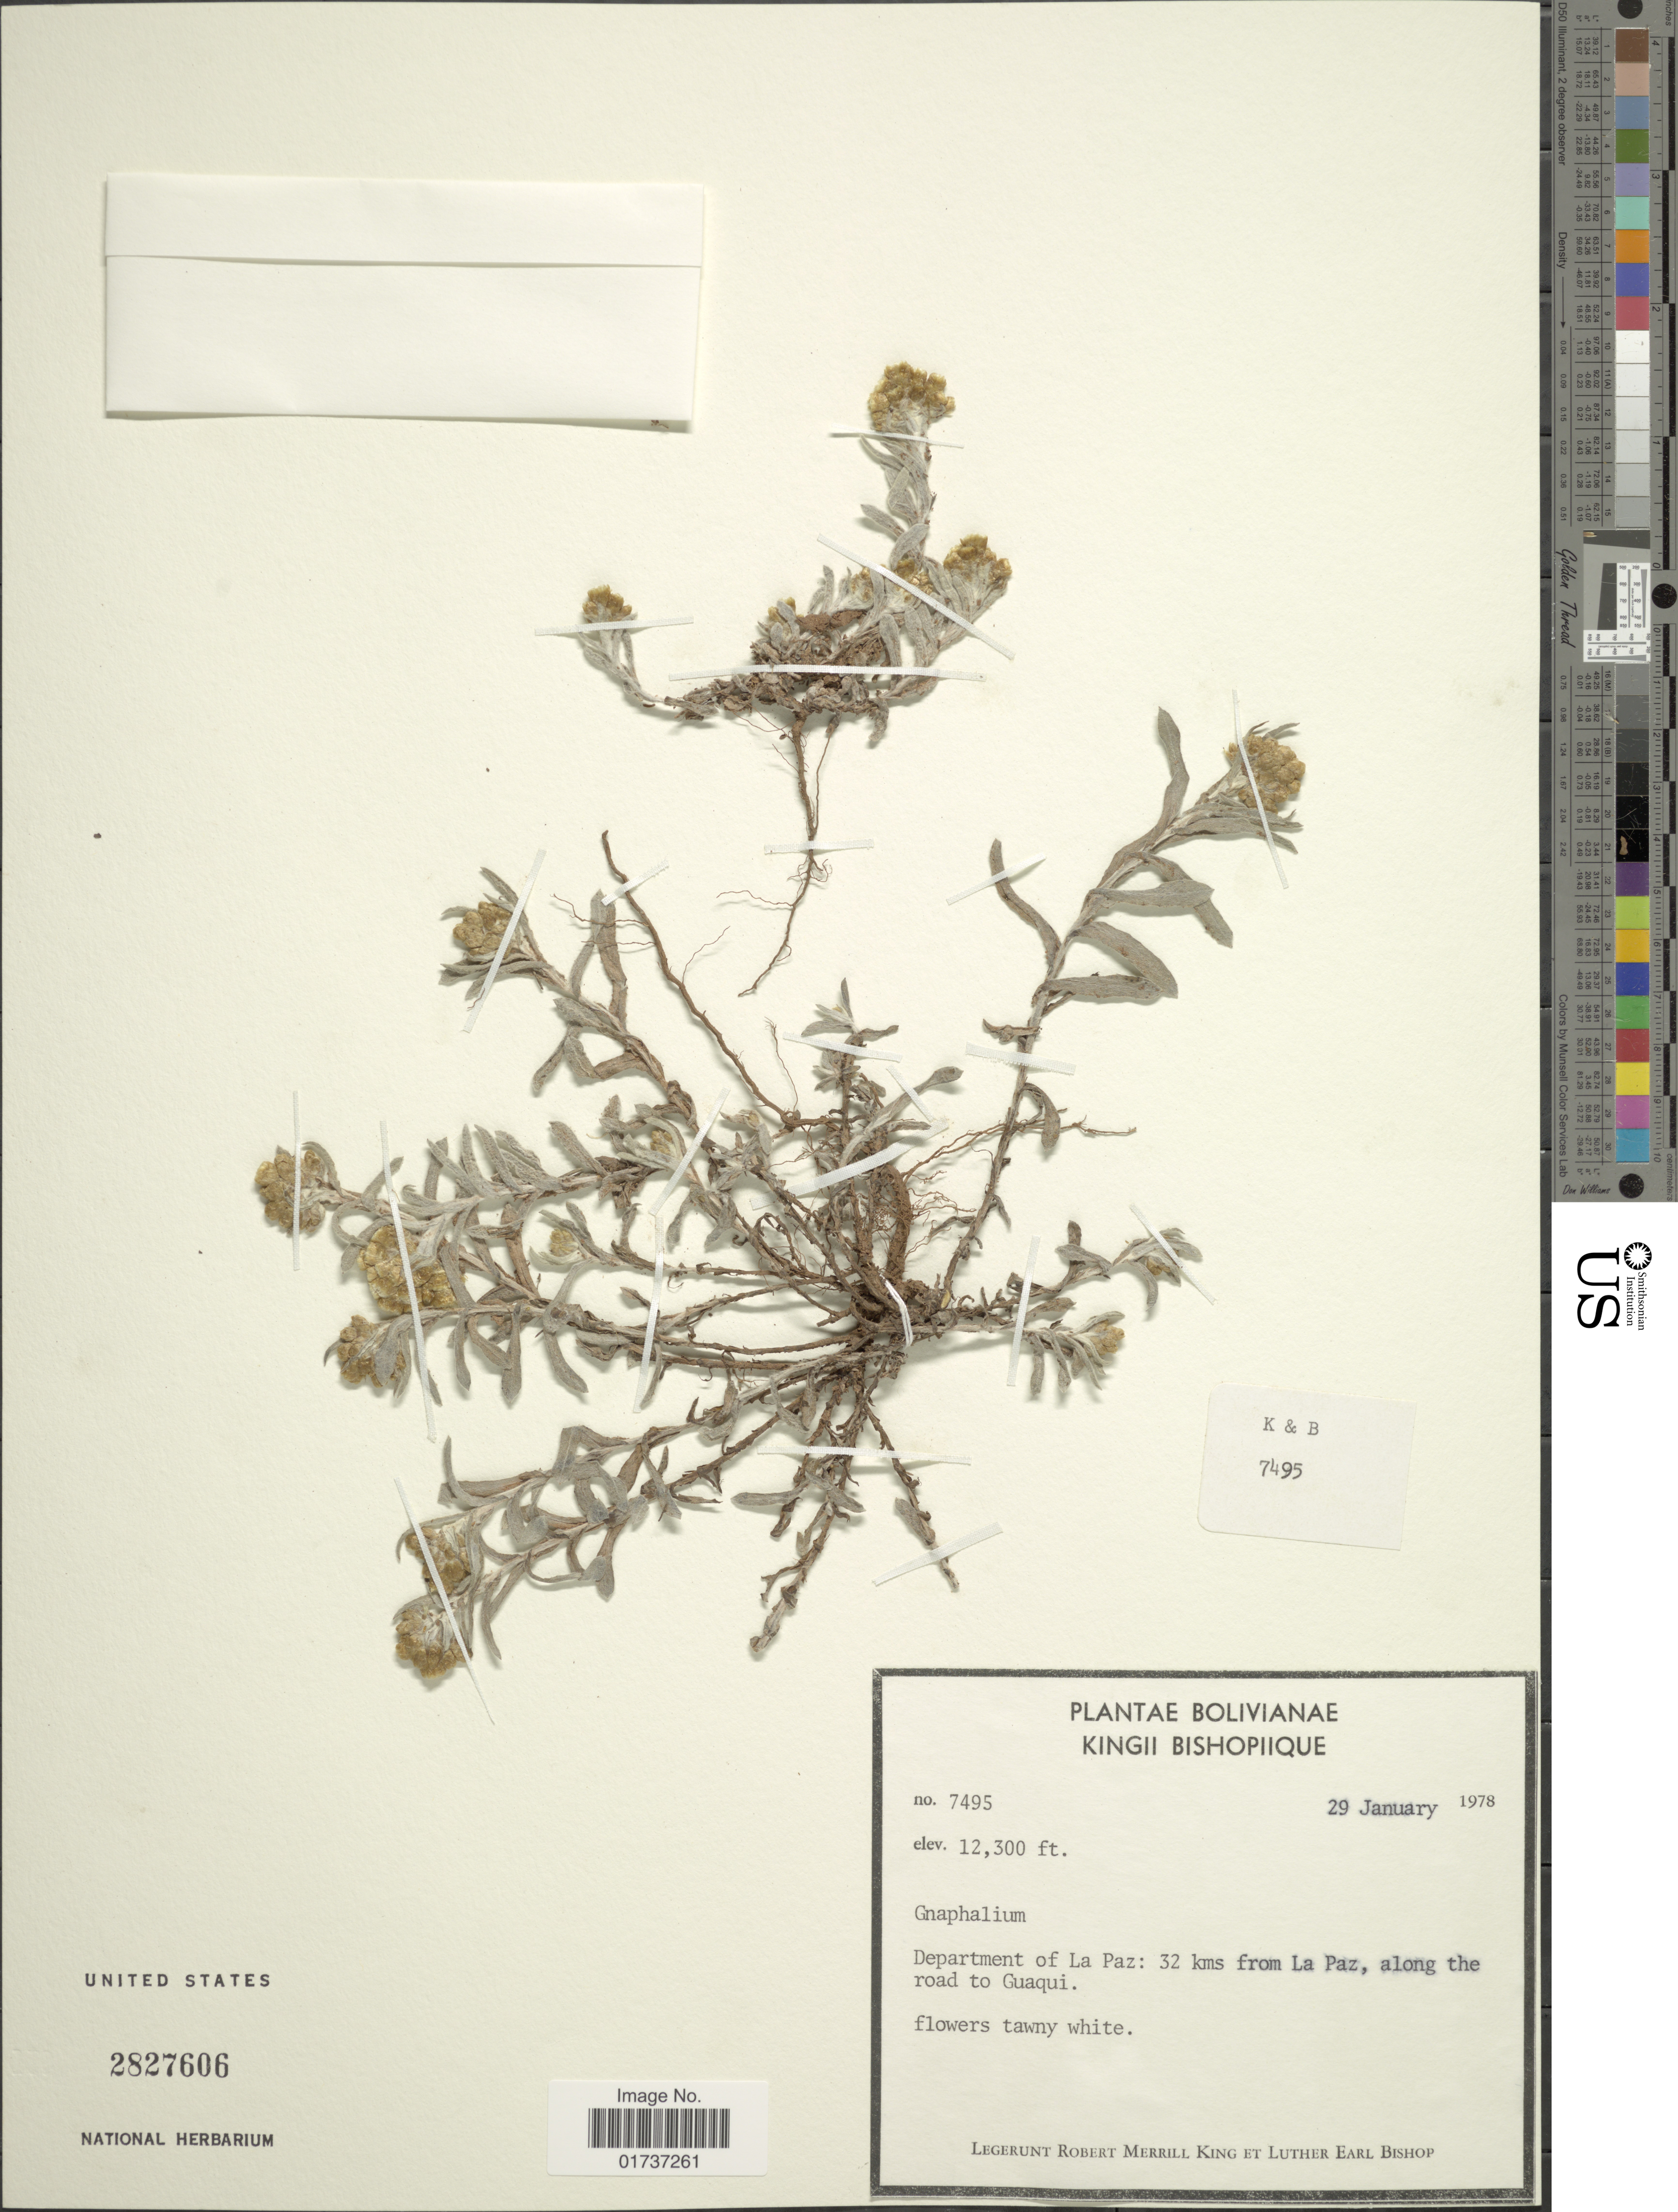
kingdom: Plantae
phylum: Tracheophyta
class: Magnoliopsida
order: Asterales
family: Asteraceae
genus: Gnaphalium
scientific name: Gnaphalium sp.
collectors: R. M. King & L. E. Bishop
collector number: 7495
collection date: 1978-01-29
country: Bolivia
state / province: La Paz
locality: Department of La Paz: 32 kms from La Paz, along the road to Guaqui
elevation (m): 3749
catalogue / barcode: US 2827606